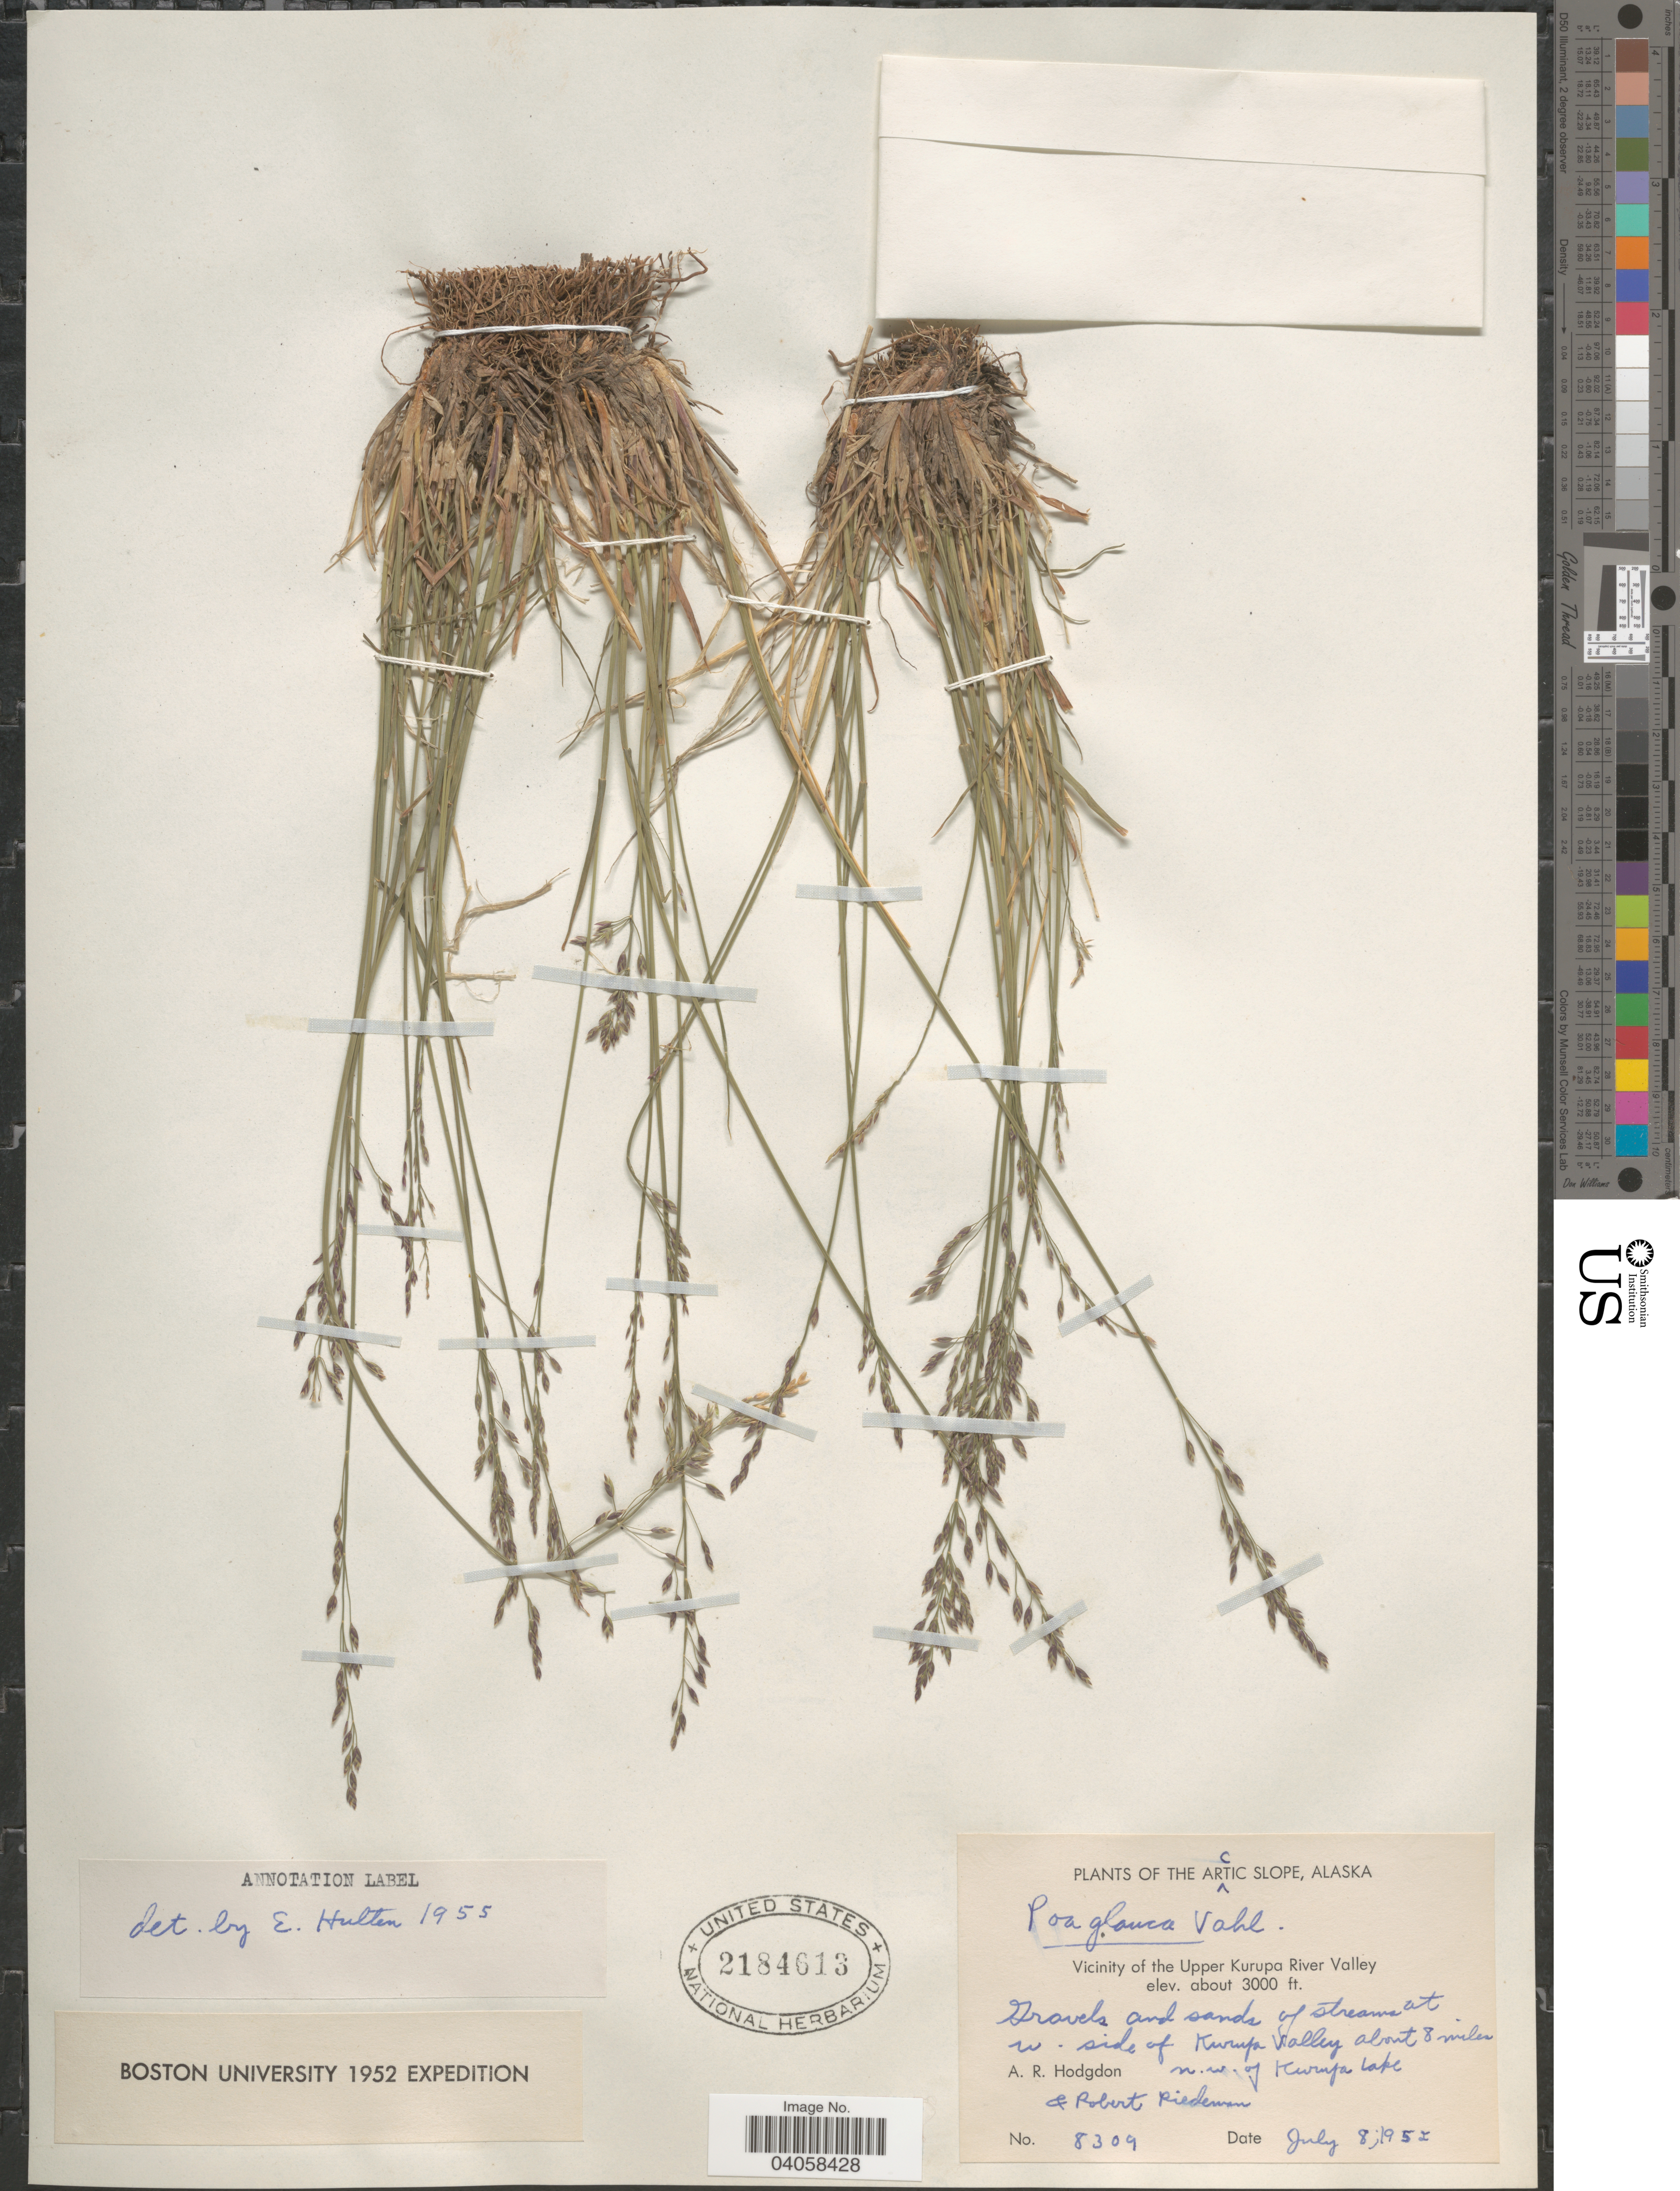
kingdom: Plantae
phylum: Tracheophyta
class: Liliopsida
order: Poales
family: Poaceae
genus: Poa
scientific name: Poa glauca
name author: Vahl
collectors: A. R. Hodgdon & R. Riedeman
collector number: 8309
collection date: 1952-07-08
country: United States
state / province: Alaska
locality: The Arctic Slope. Vicinity of the Upper Kurupa River Valley. Gravels and sands of stream at w. side of Kurupa Valley about 8 miles n.w. of Kurupa Cape.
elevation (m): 914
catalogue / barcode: US 2184613